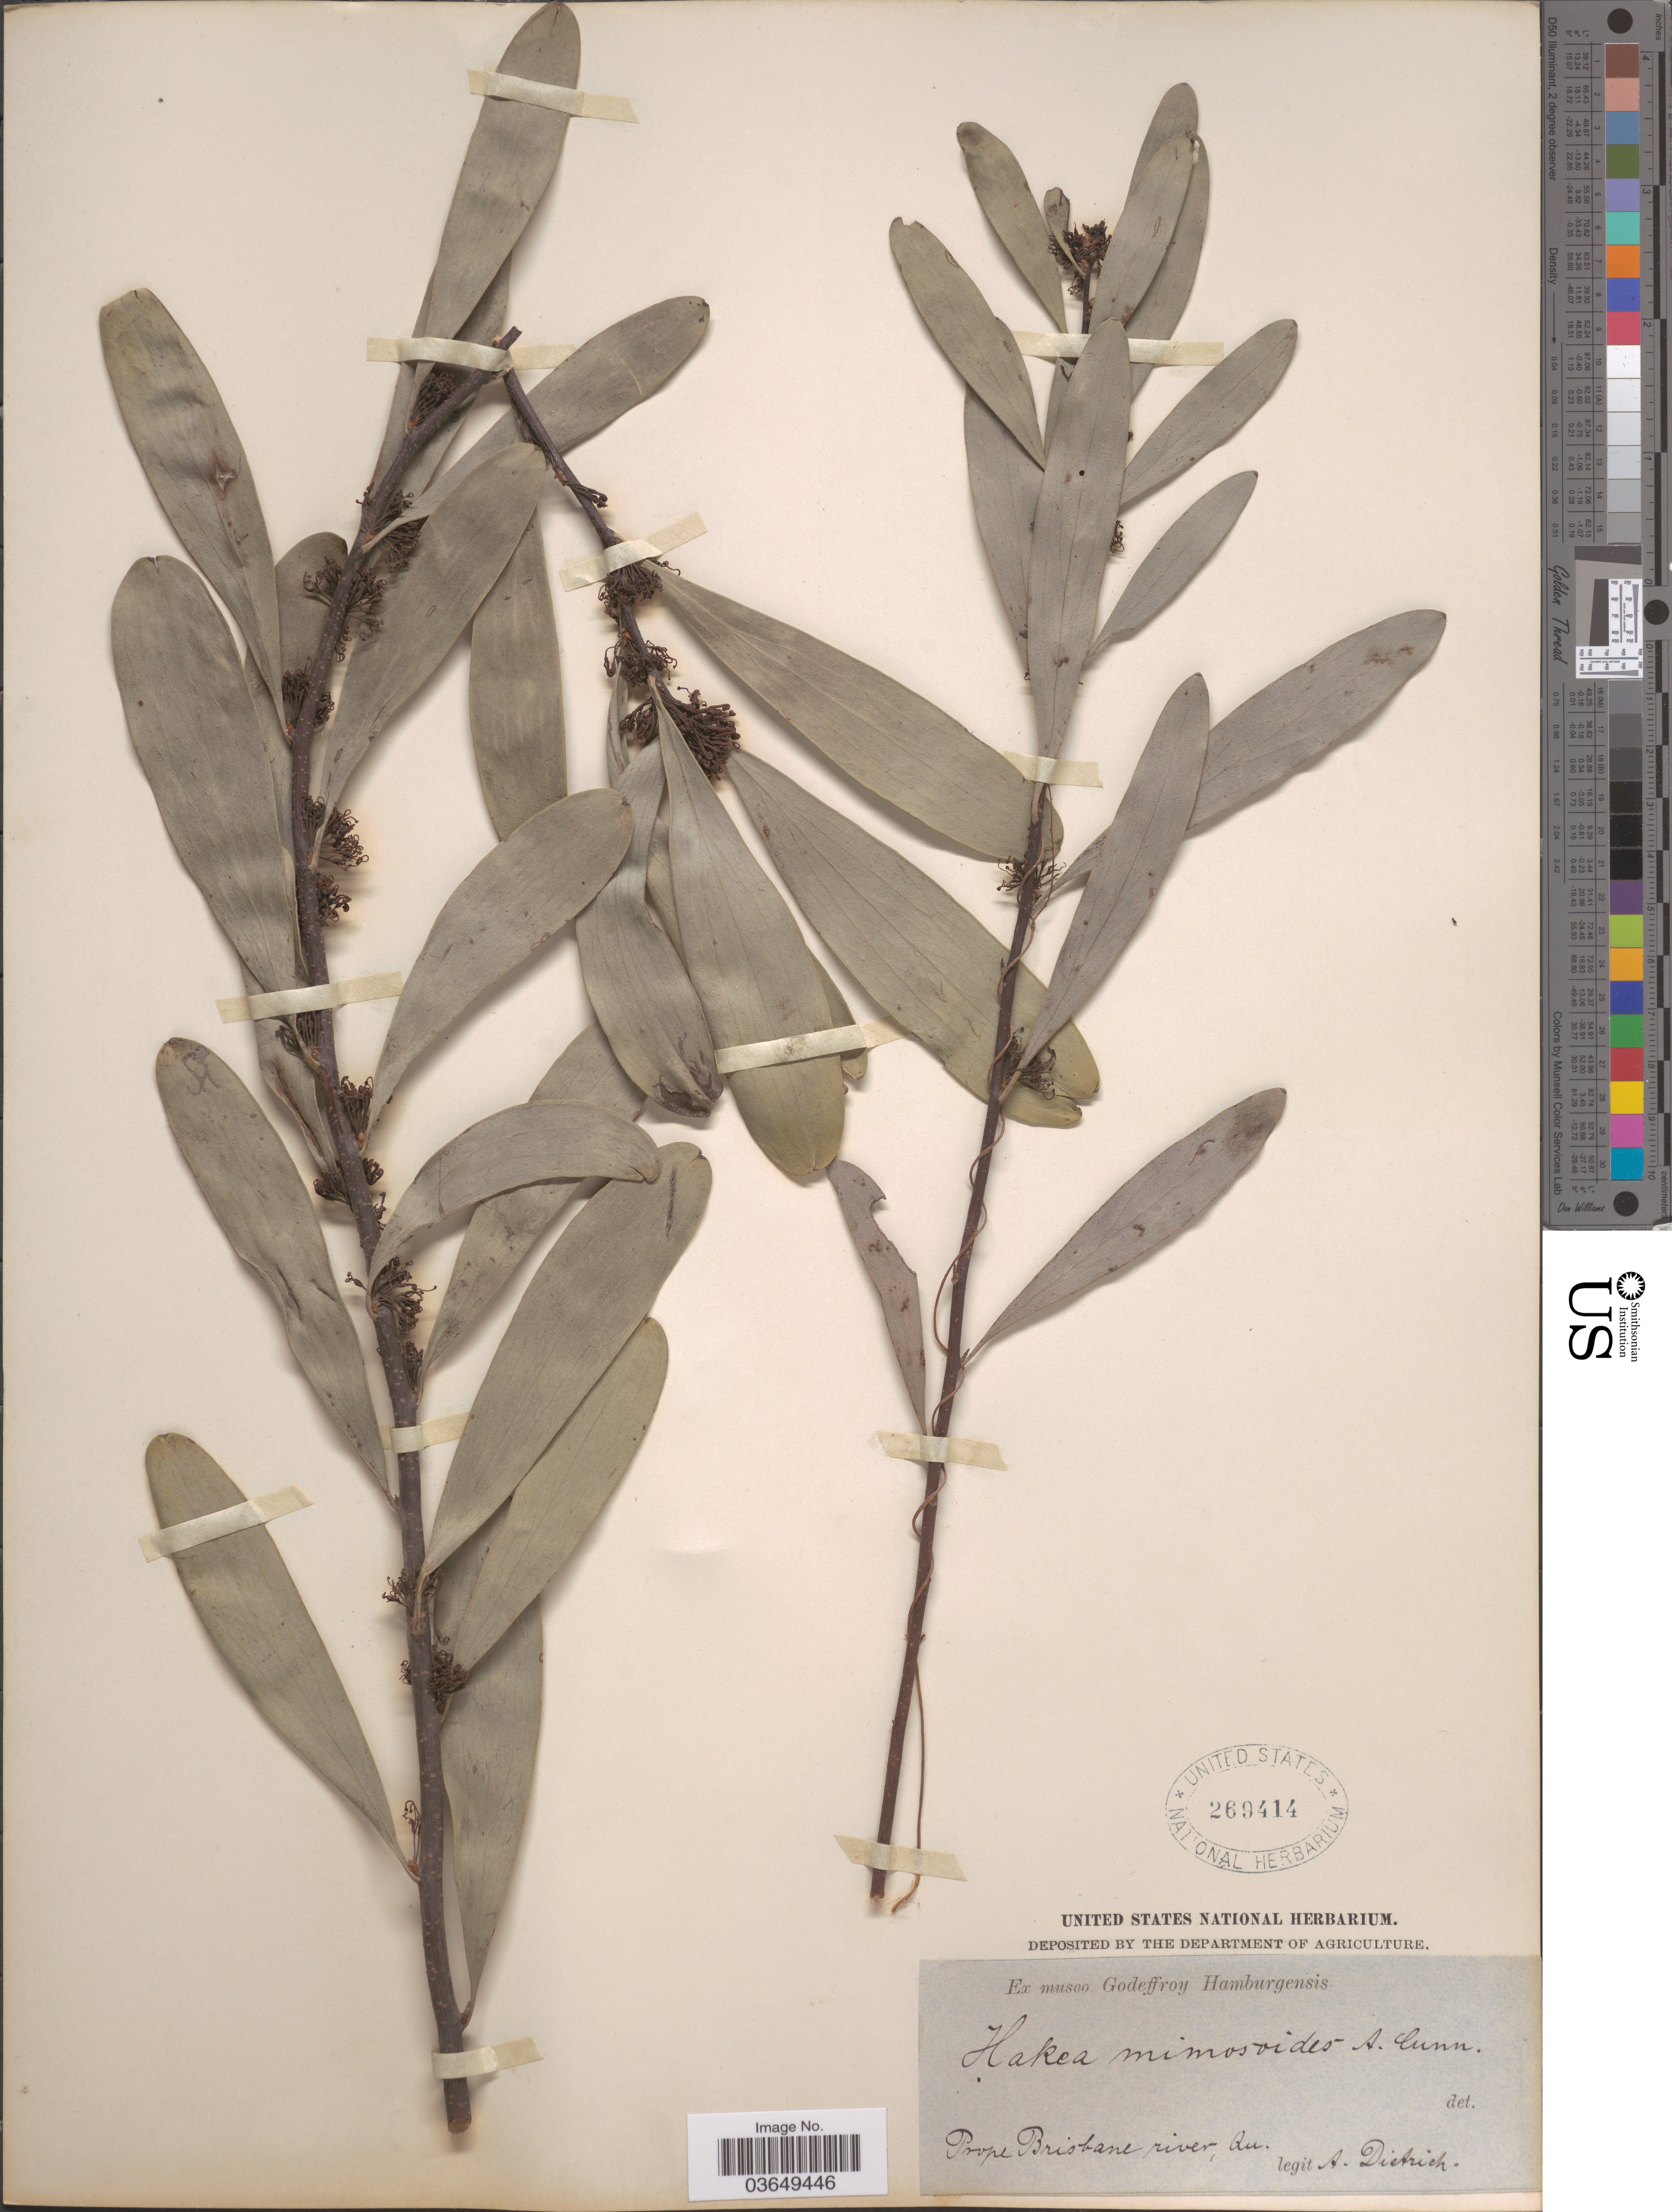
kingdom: Plantae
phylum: Tracheophyta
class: Magnoliopsida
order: Proteales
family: Proteaceae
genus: Hakea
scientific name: Hakea mimosoides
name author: A. Cunn. ex Meisn.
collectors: A. G. Dietrich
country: Australia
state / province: Queensland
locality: Prope Brisbane river, Qu.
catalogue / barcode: US 269414